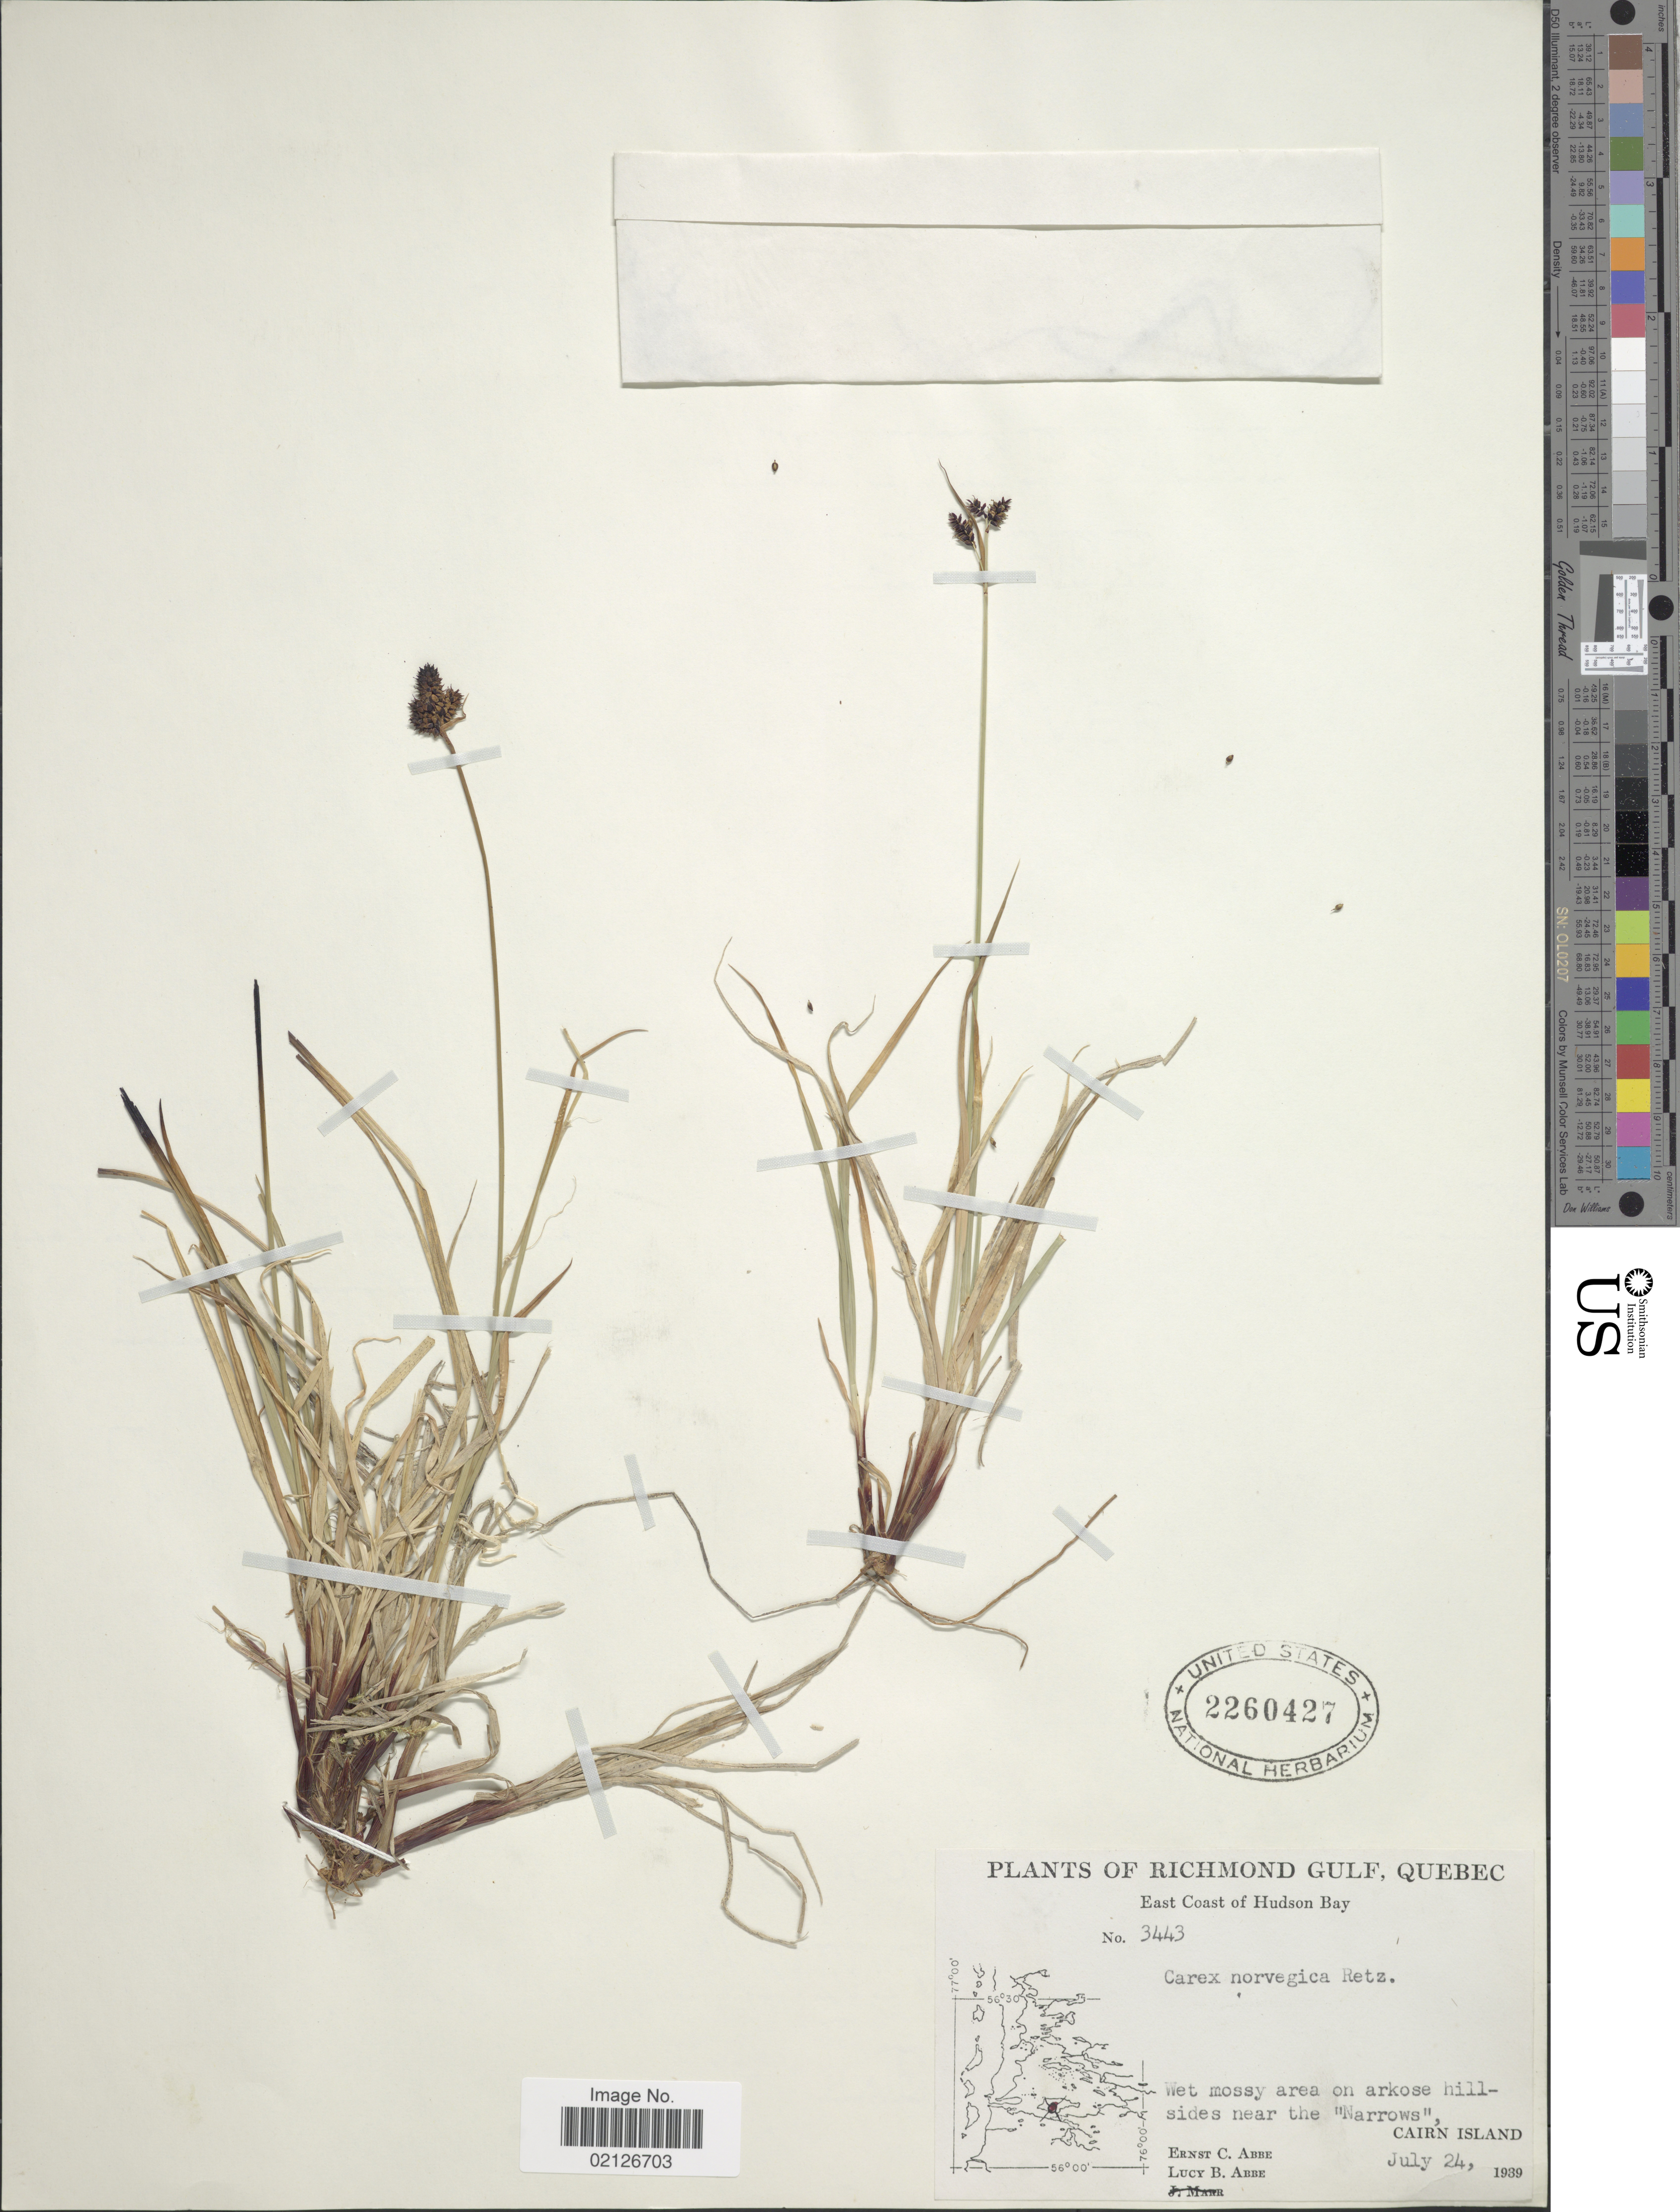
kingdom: Plantae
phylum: Tracheophyta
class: Liliopsida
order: Poales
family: Cyperaceae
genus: Carex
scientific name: Carex norvegica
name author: Retz.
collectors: E. C. Abbe & L. B. Abbe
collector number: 3443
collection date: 1939-07-24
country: Canada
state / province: Quebec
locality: Richmond Gulf, East Coast of Hudson Bay, wet mossy area on arkose hill-sides near the "Narrows", Cairn Island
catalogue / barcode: US 2260427